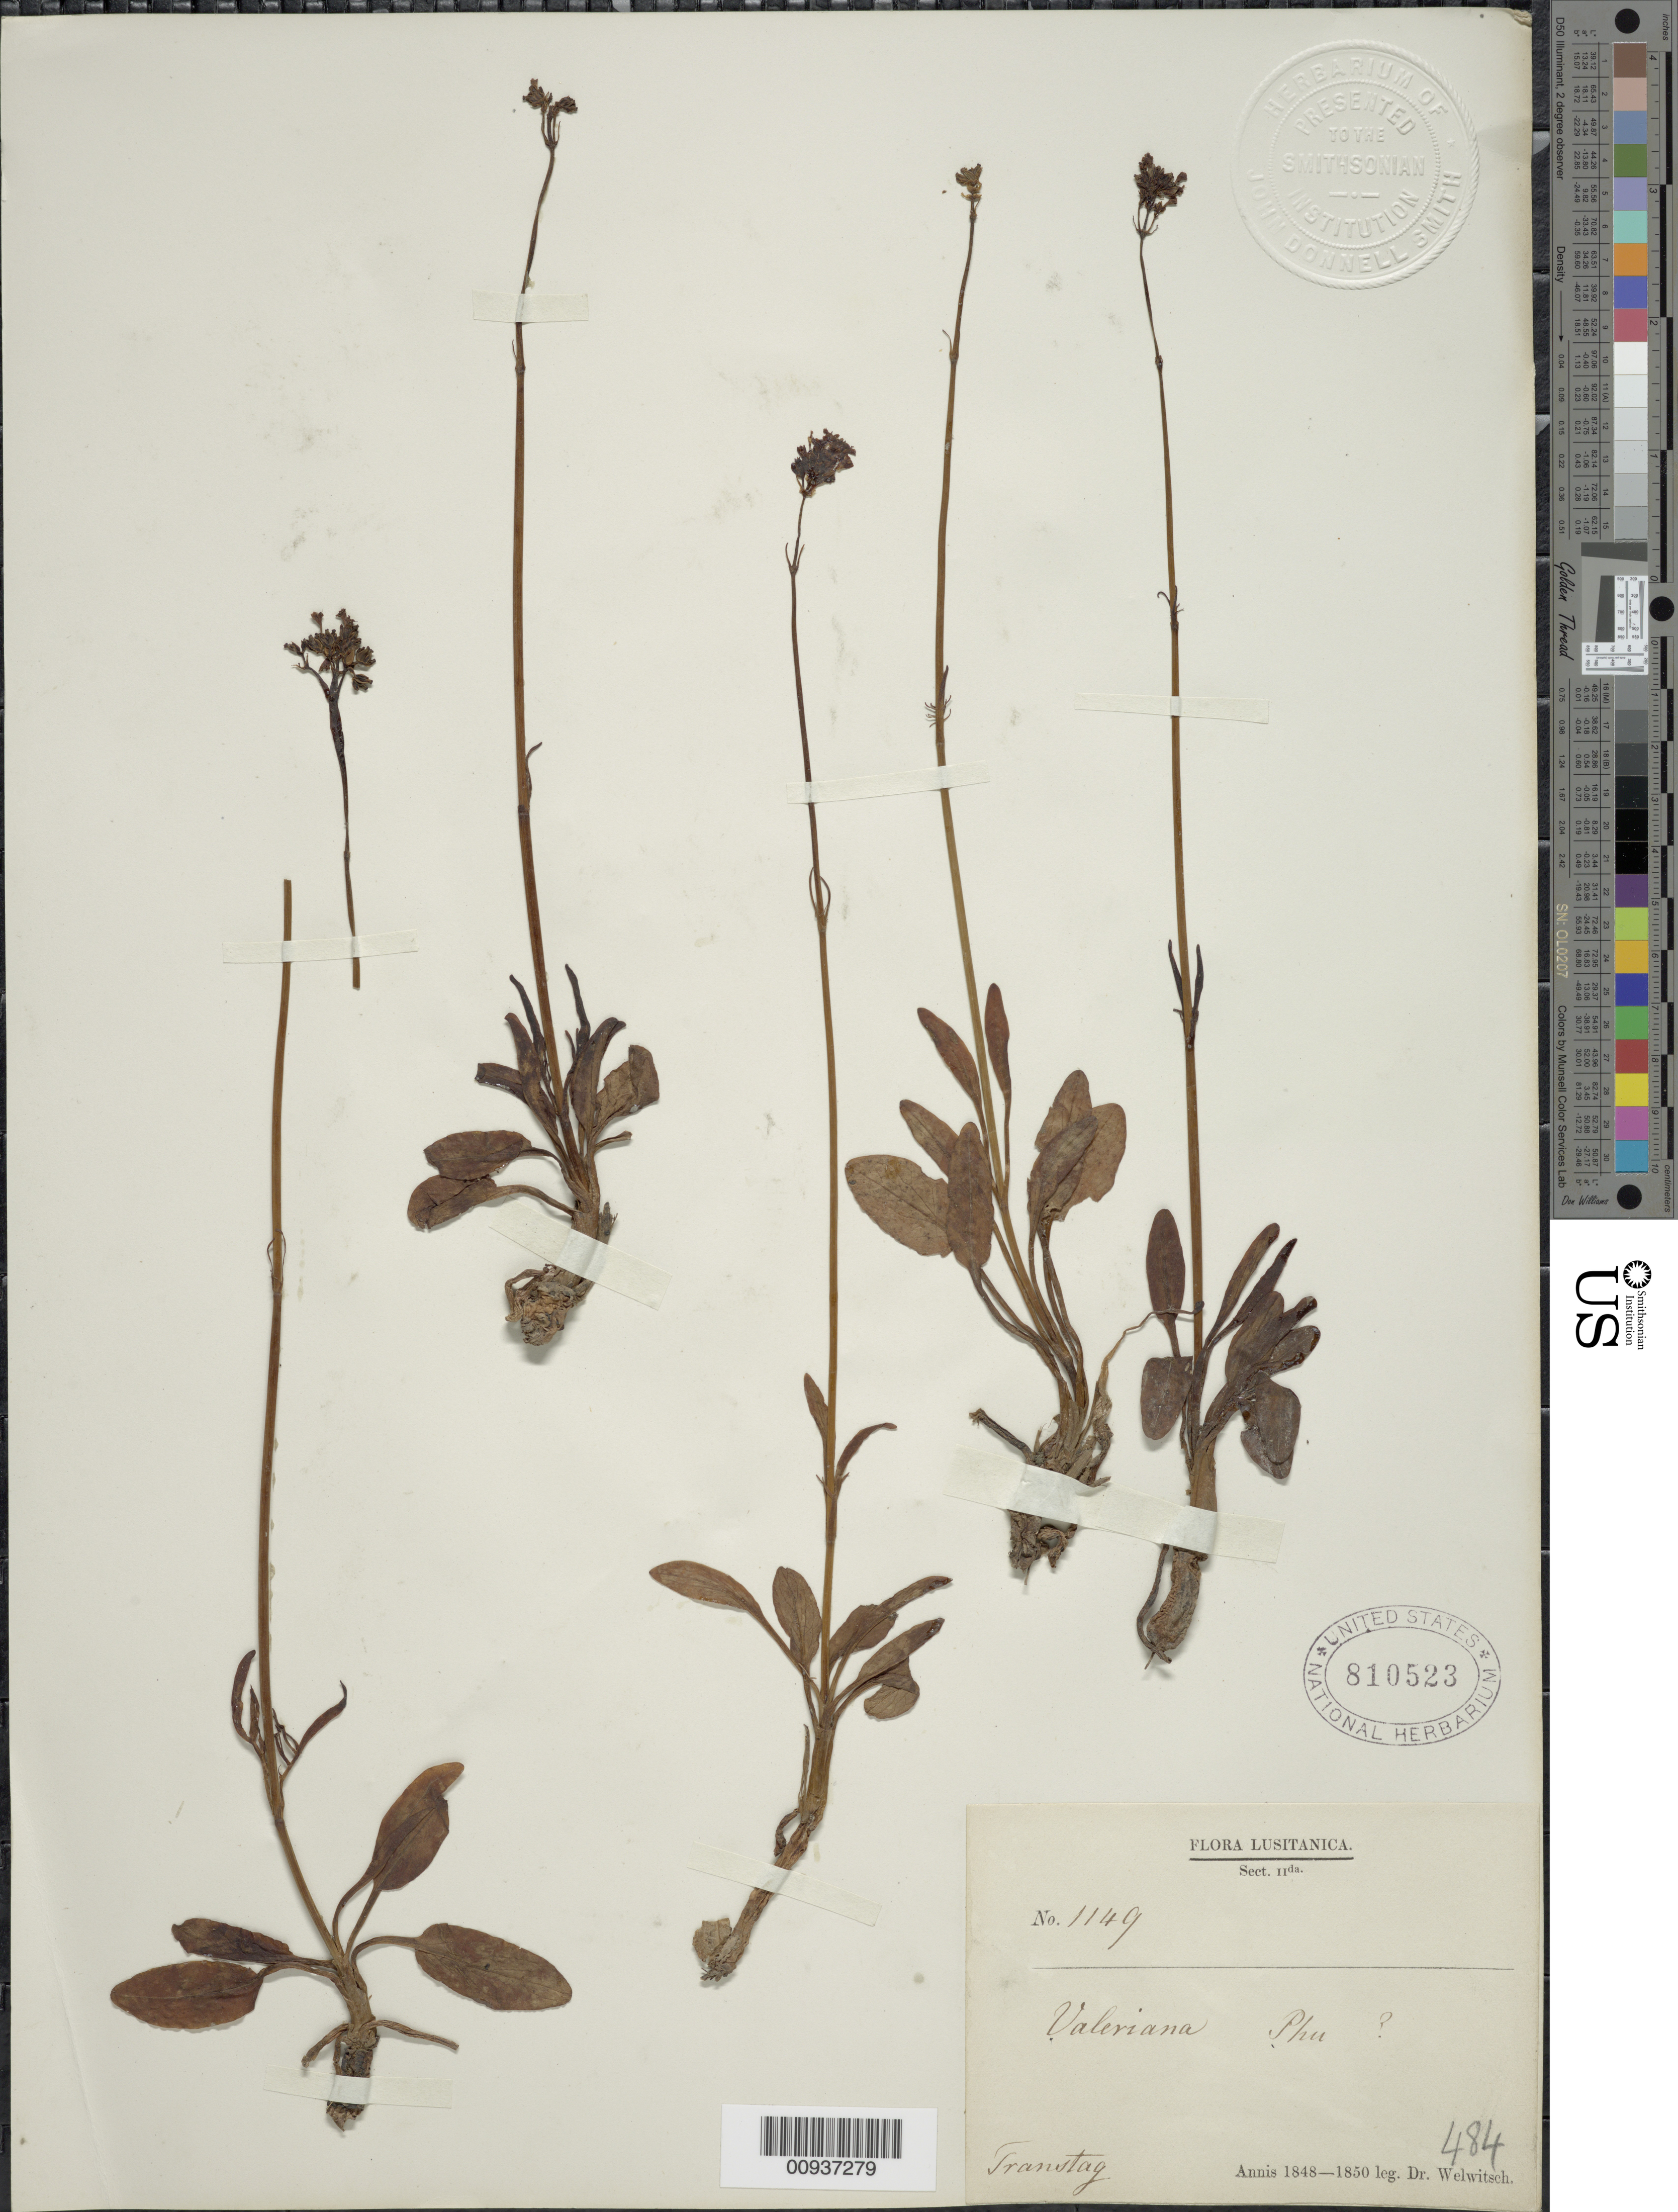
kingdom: Plantae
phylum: Tracheophyta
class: Magnoliopsida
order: Dipsacales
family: Caprifoliaceae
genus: Valeriana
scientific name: Valeriana phu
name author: L.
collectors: F. M. Welwitsch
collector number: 1149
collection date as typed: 1848 to -- --- 1859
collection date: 1848/1859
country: Portugal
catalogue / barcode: US 810523